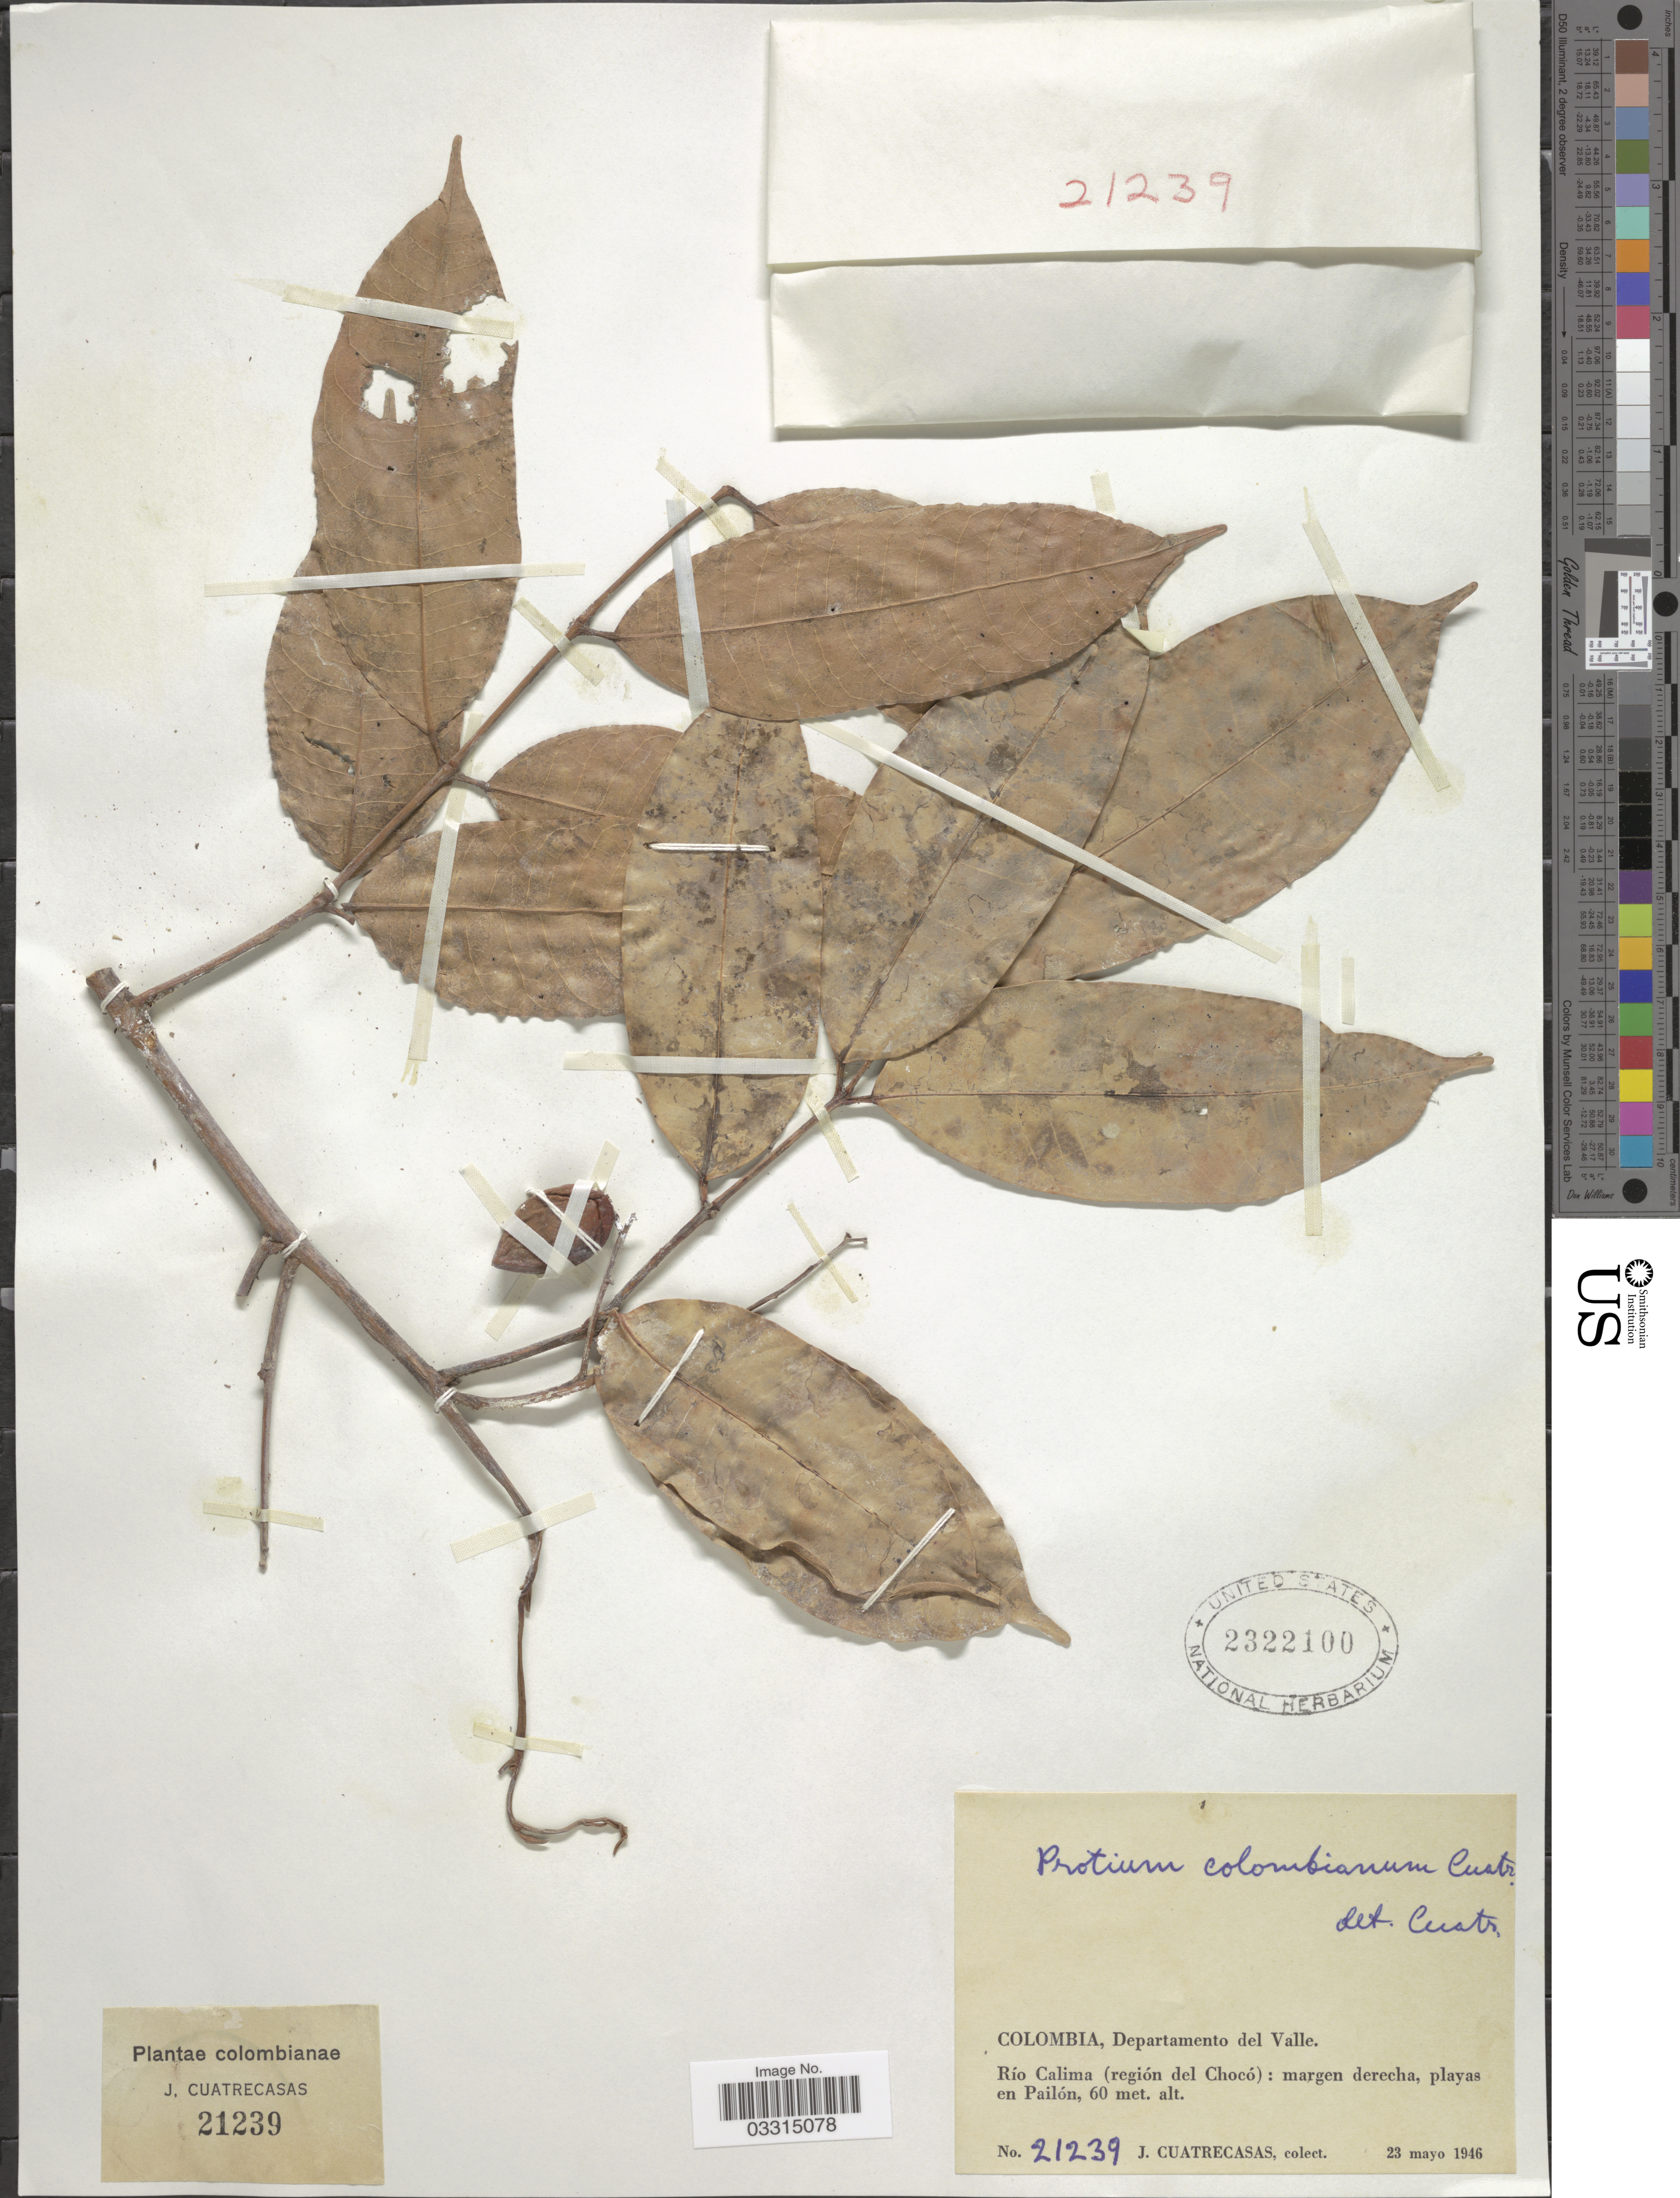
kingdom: Plantae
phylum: Tracheophyta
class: Magnoliopsida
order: Sapindales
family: Burseraceae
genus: Protium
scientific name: Protium colombianum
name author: Cuatrec.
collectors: J. Cuatrecasas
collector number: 21239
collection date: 1946-05-23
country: Colombia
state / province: Valle del Cauca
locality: Departamento del Valle. Río Calima (región del Chocó): margen derecha, playas en Pailón.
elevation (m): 60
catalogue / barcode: US 2322100